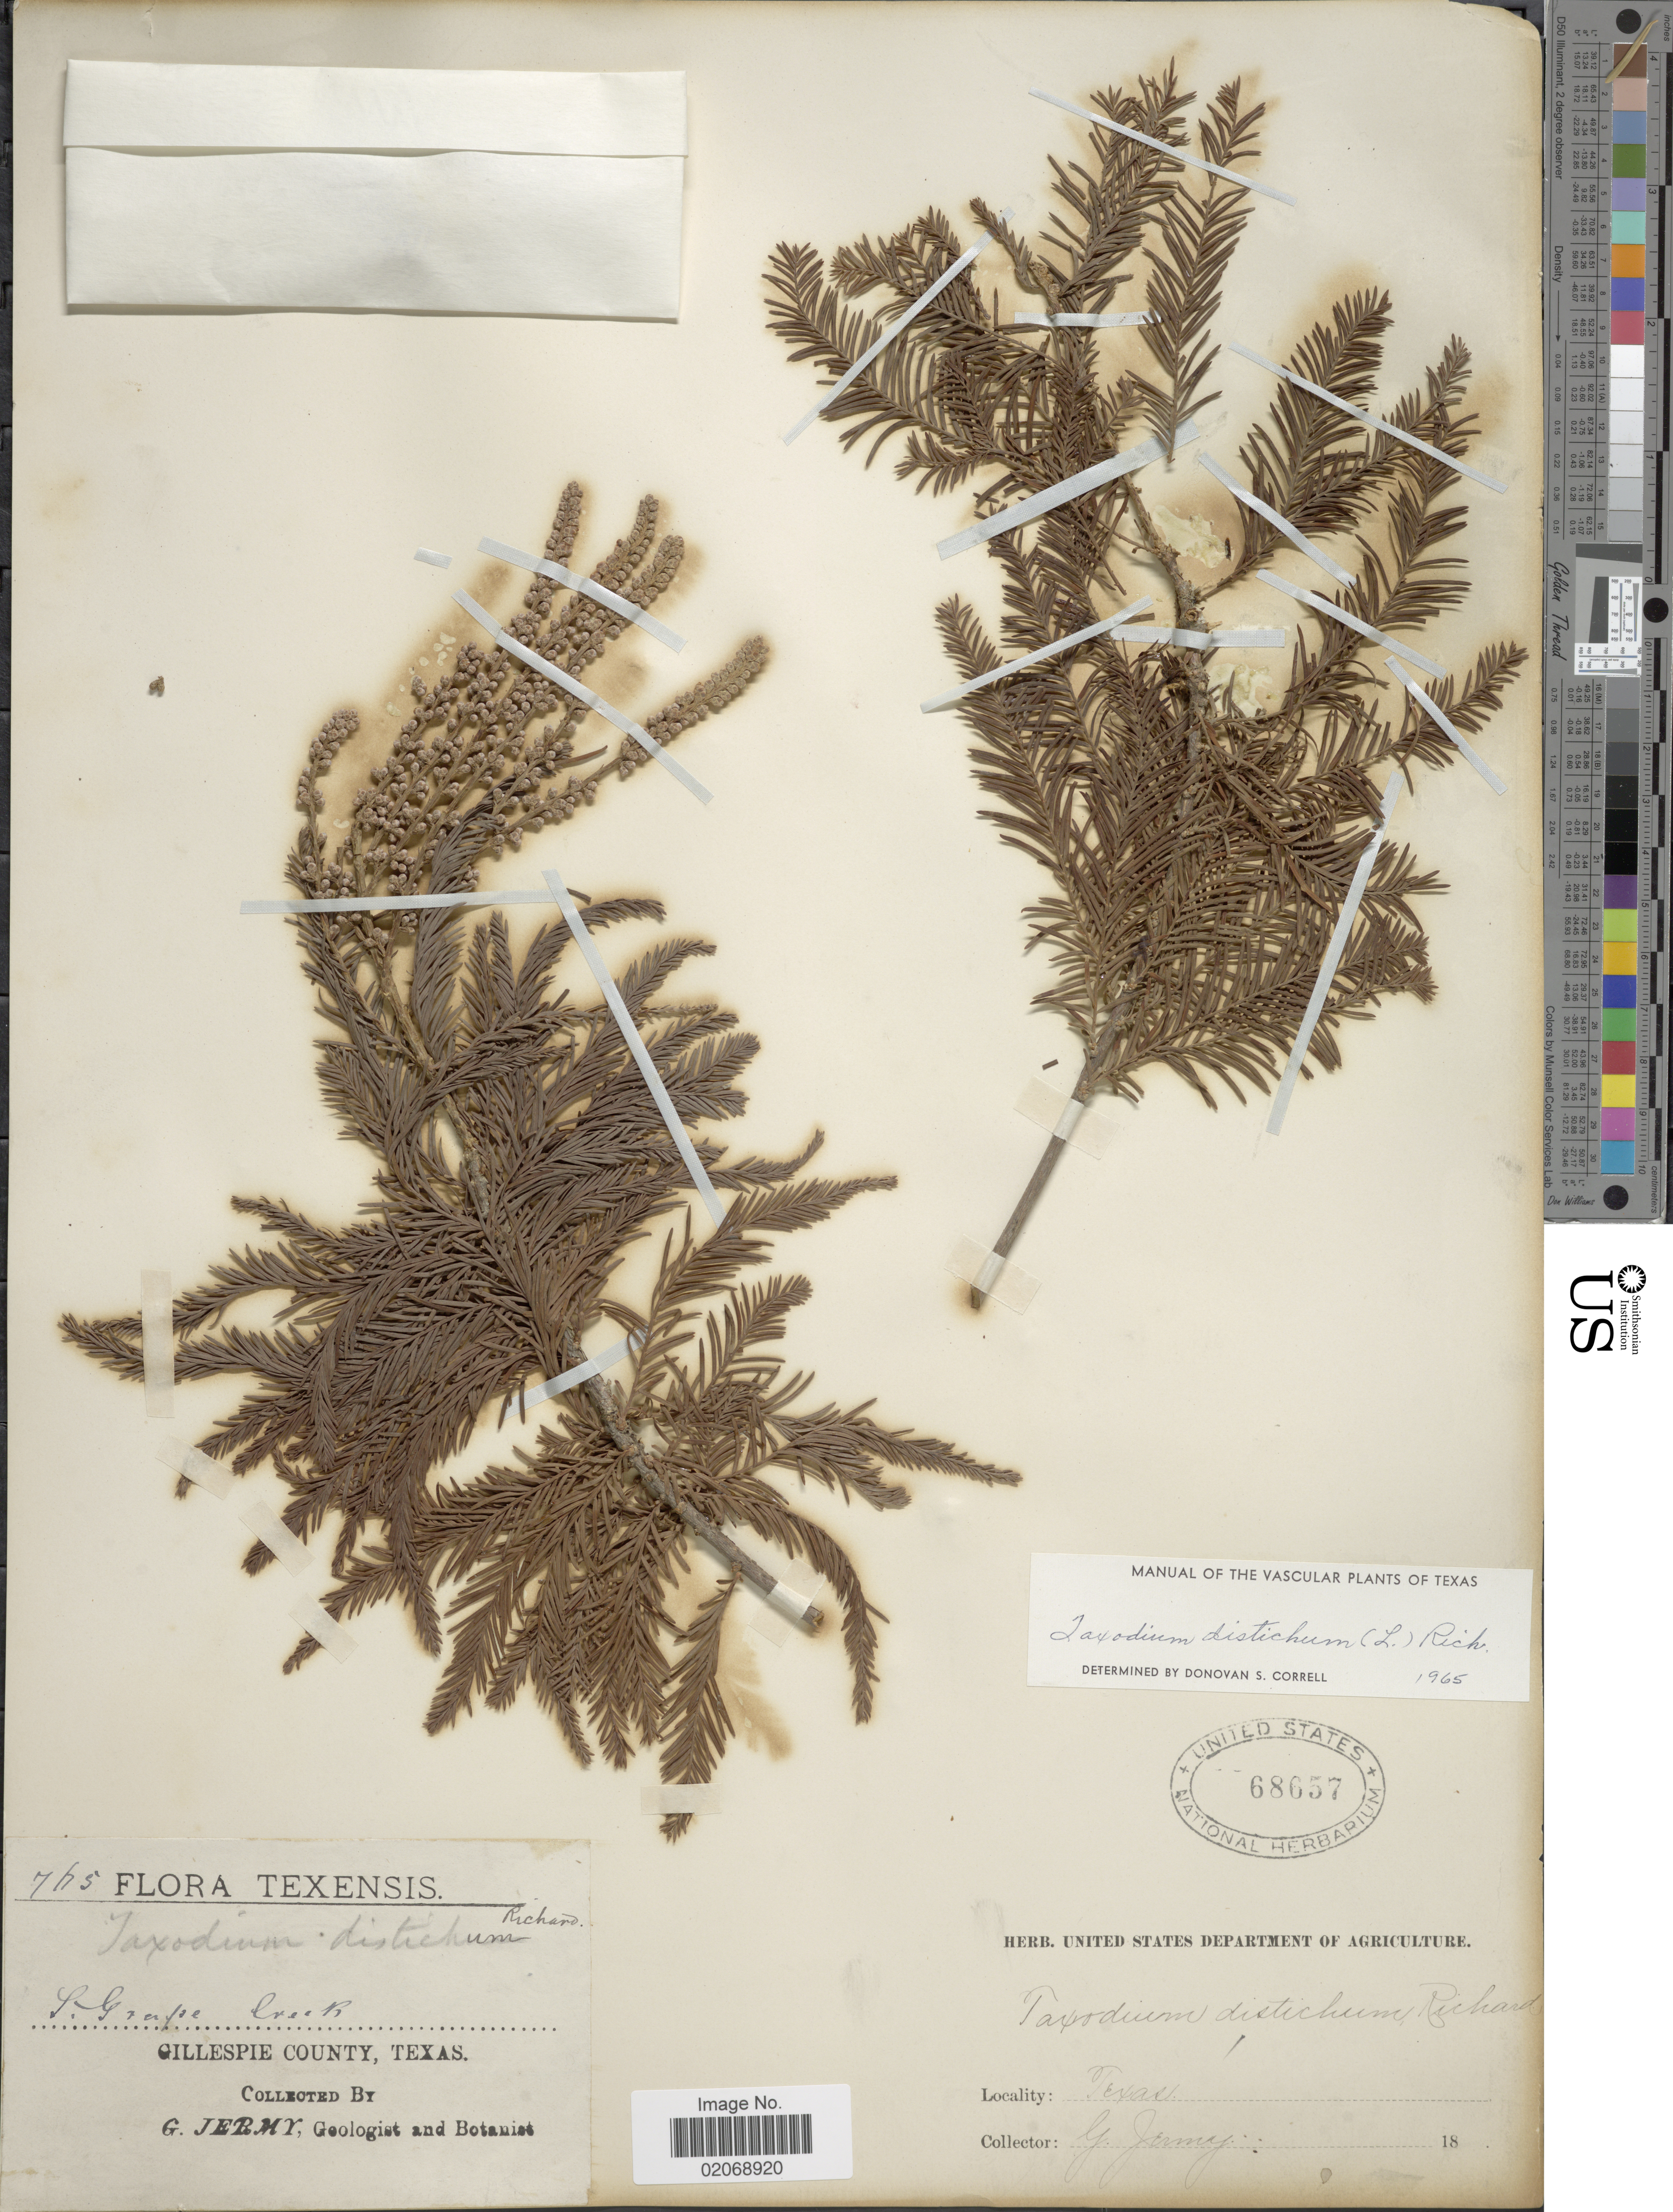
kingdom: Plantae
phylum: Tracheophyta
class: Pinopsida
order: Pinales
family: Cupressaceae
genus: Taxodium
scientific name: Taxodium distichum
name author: (L.) Rich.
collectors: G. Jermy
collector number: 765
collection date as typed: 18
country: United States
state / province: Texas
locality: Gillespie County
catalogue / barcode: US 68657